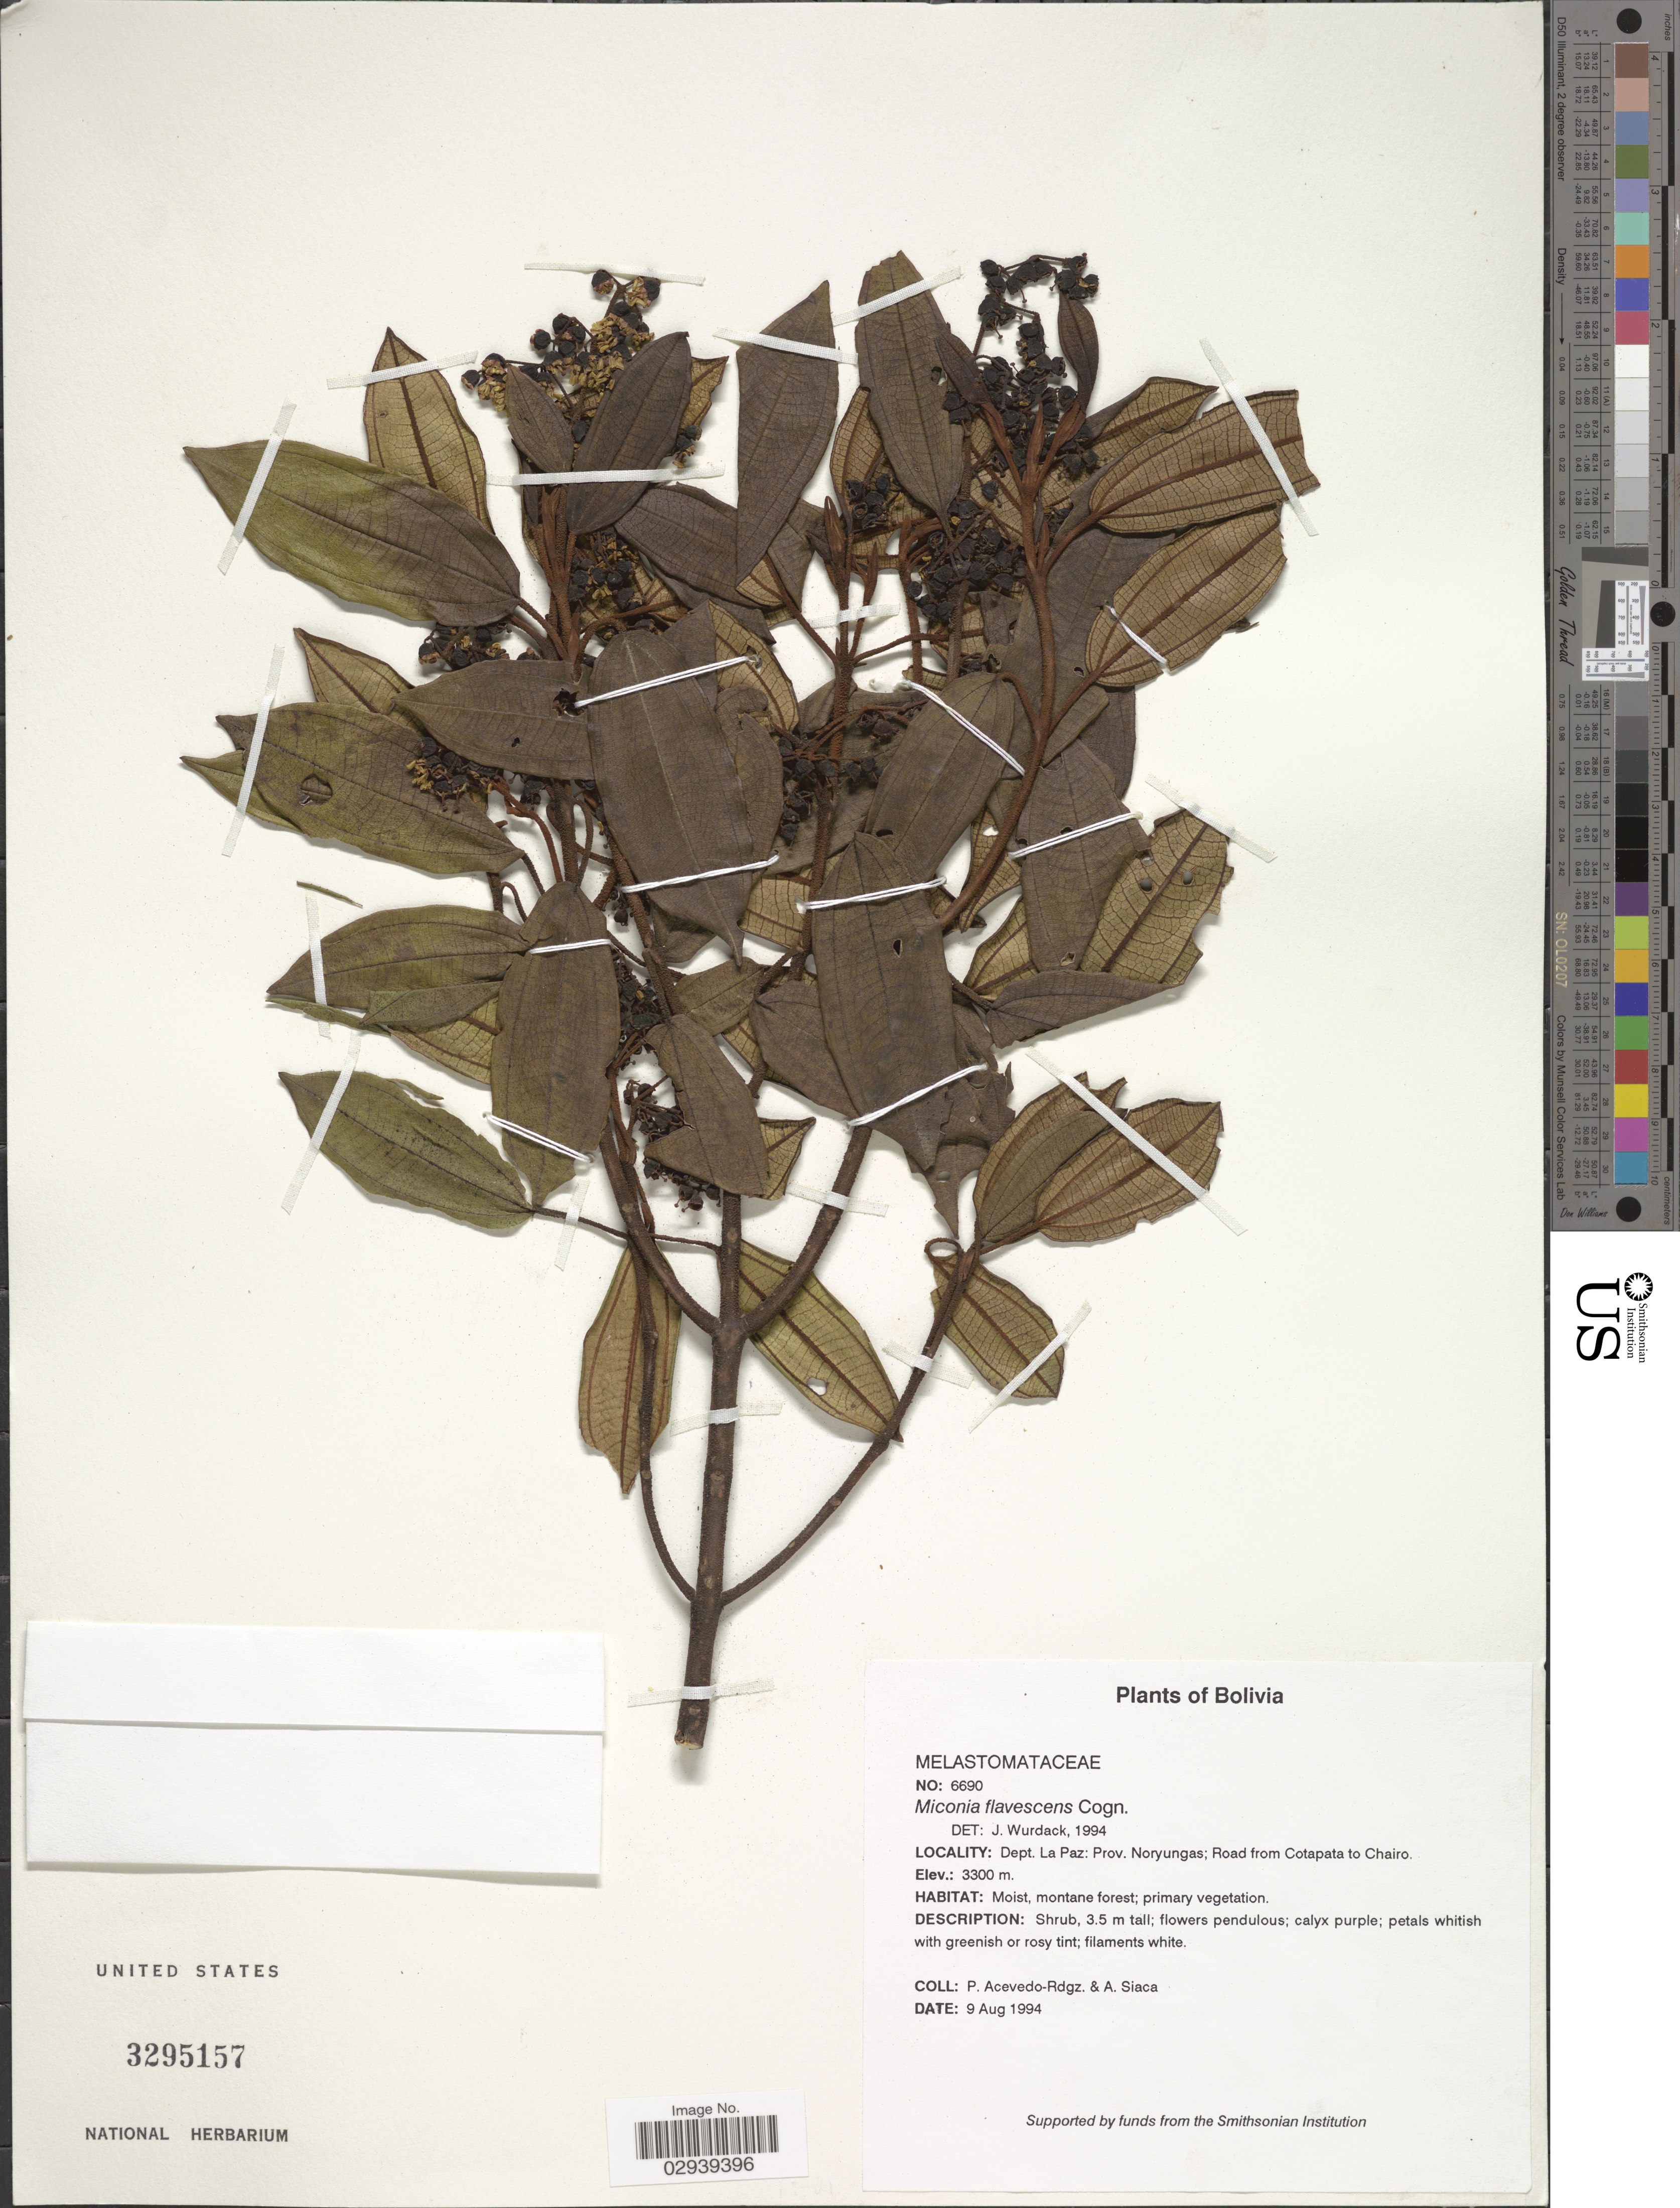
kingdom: Plantae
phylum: Tracheophyta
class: Magnoliopsida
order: Myrtales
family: Melastomataceae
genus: Miconia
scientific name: Miconia flavescens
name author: Cogn.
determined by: Wurdack, John J., (US), US (UNITED STATES)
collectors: P. Acevedo-Rodr. & A. Siaca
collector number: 6690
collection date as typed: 09 Aug 1994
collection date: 1994-08-09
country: Bolivia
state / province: La Paz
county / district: Noryungas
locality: Depart. La Paz; Prov. Noryungas. Road from Cotapata to Chairo.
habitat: Moist, montane forest; primary vegetation.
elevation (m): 3300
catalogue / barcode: US 3295157